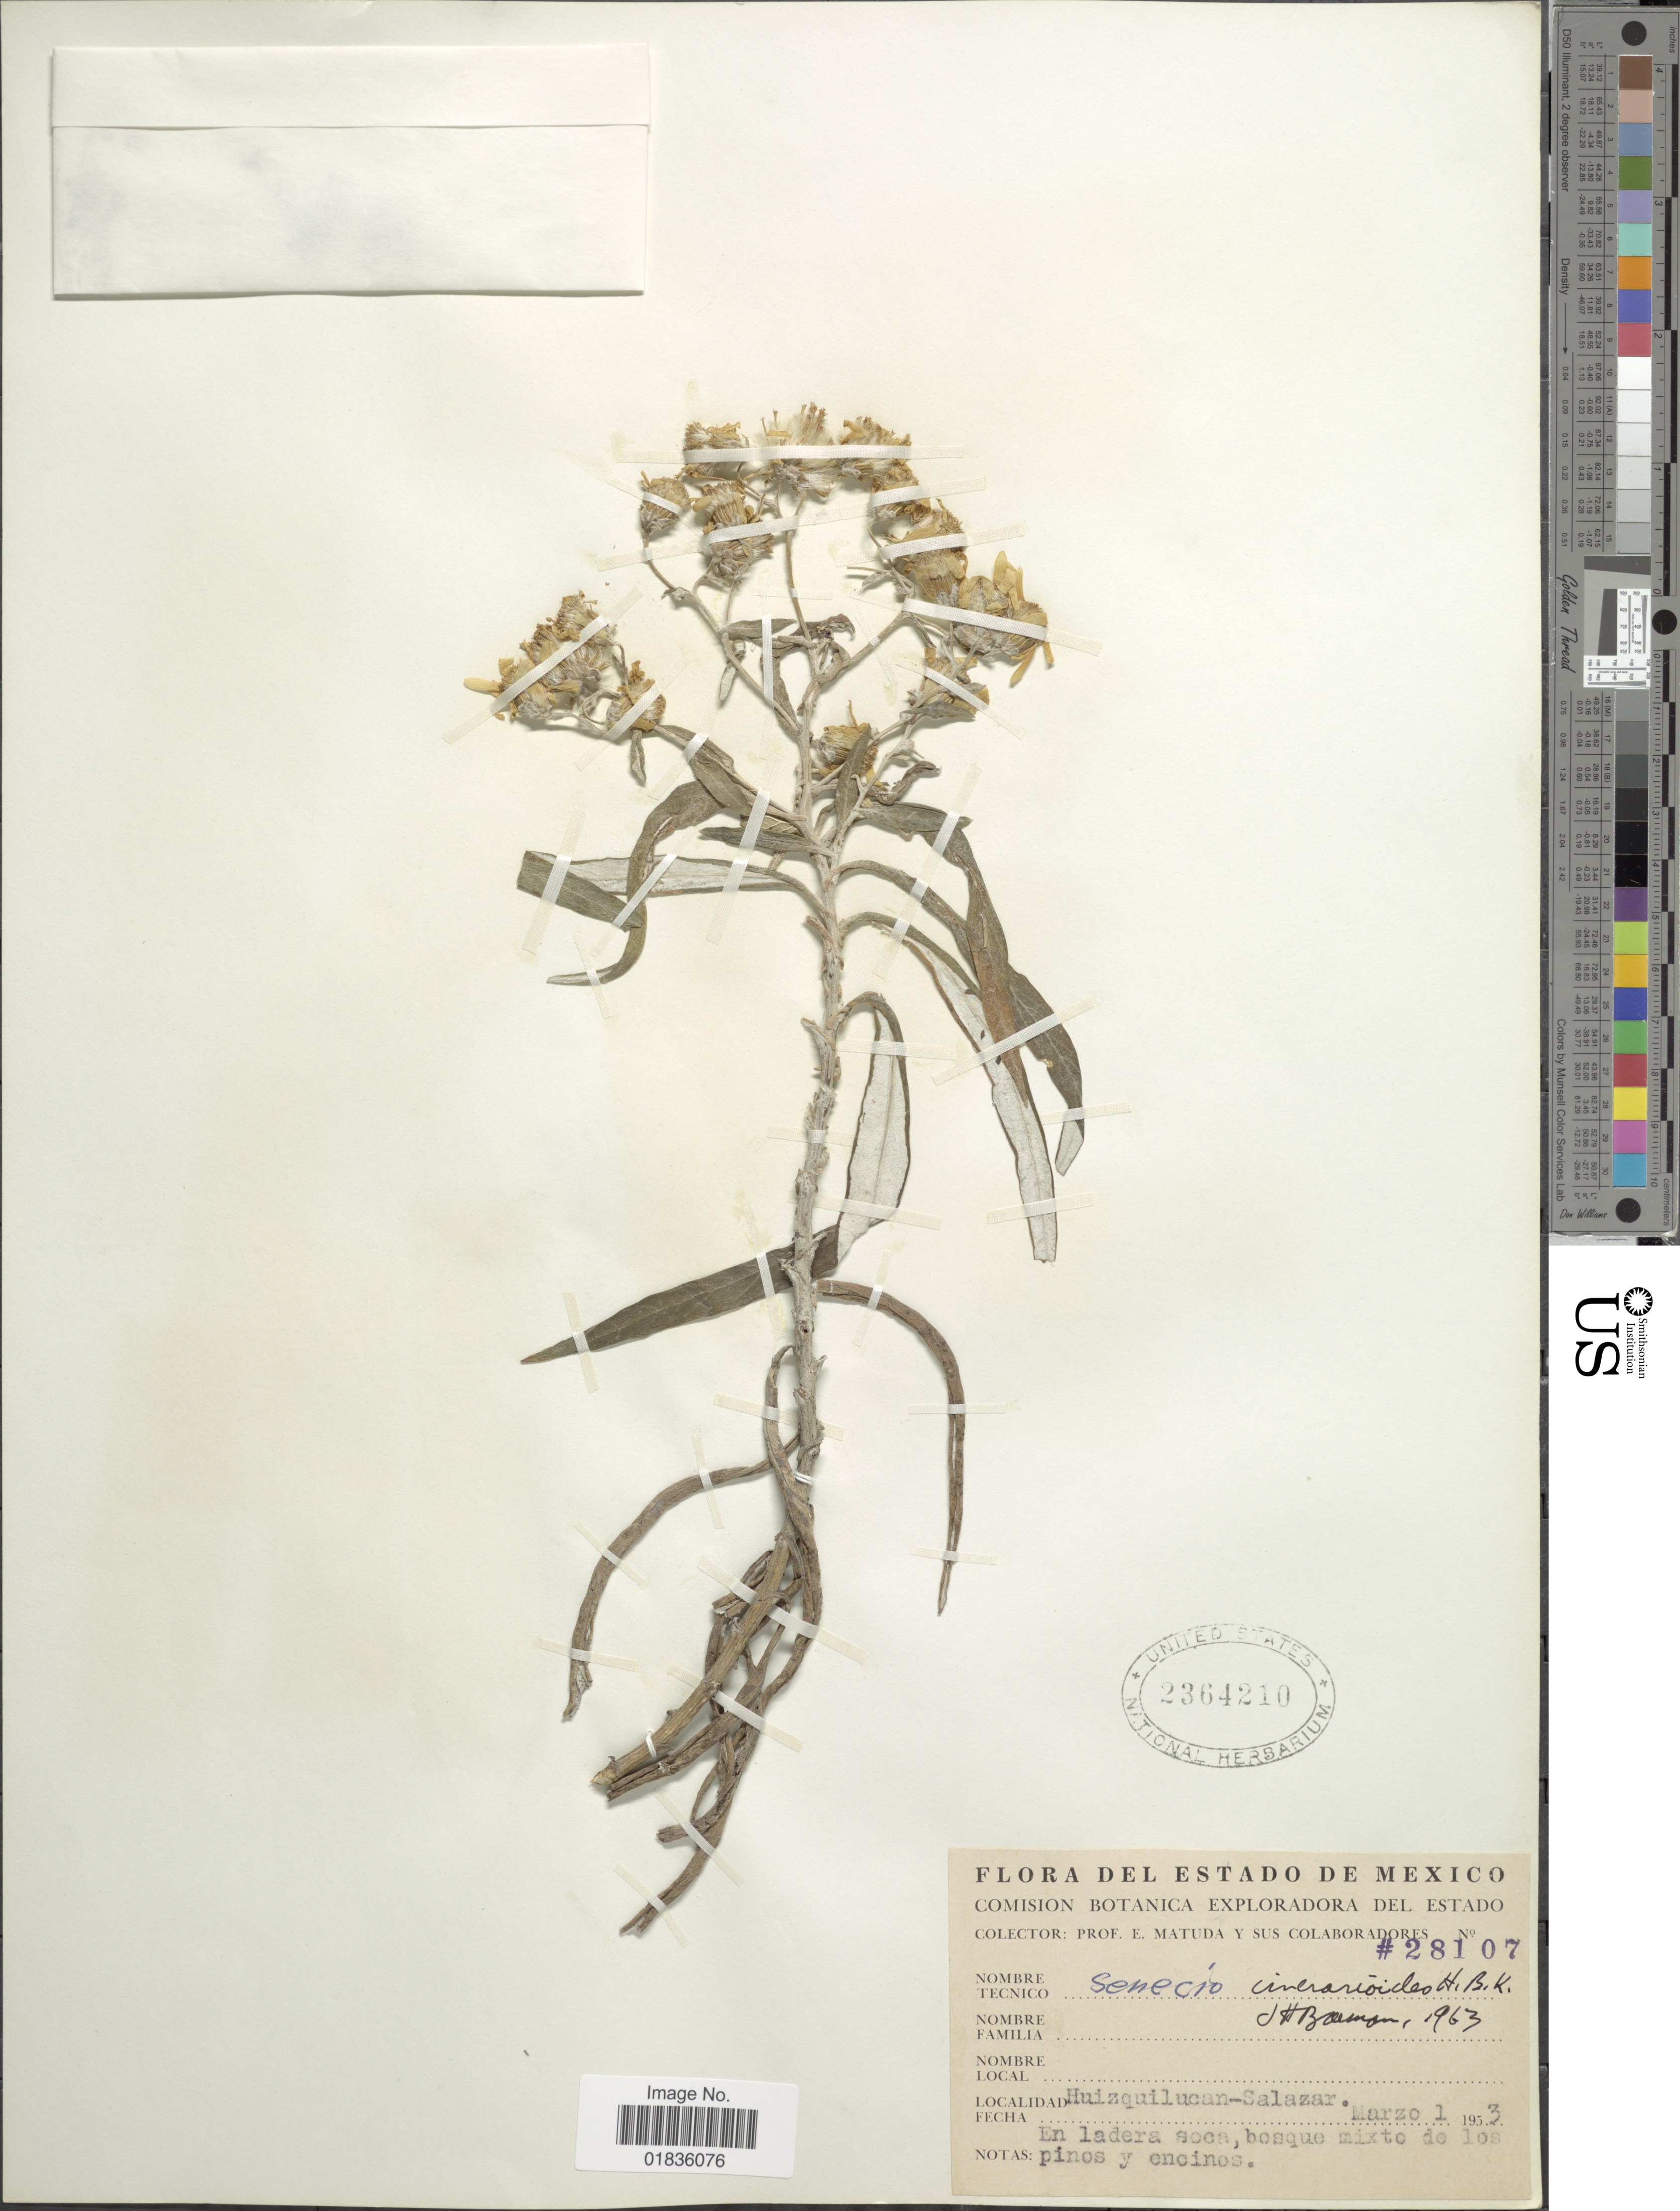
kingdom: Plantae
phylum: Tracheophyta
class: Magnoliopsida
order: Asterales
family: Asteraceae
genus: Senecio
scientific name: Senecio cinerarioides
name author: Kunth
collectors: E. Matuda & et al.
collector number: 28107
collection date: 1953-03-01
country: Mexico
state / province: México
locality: Huizquilucan-Salazar.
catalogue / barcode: US 2364210